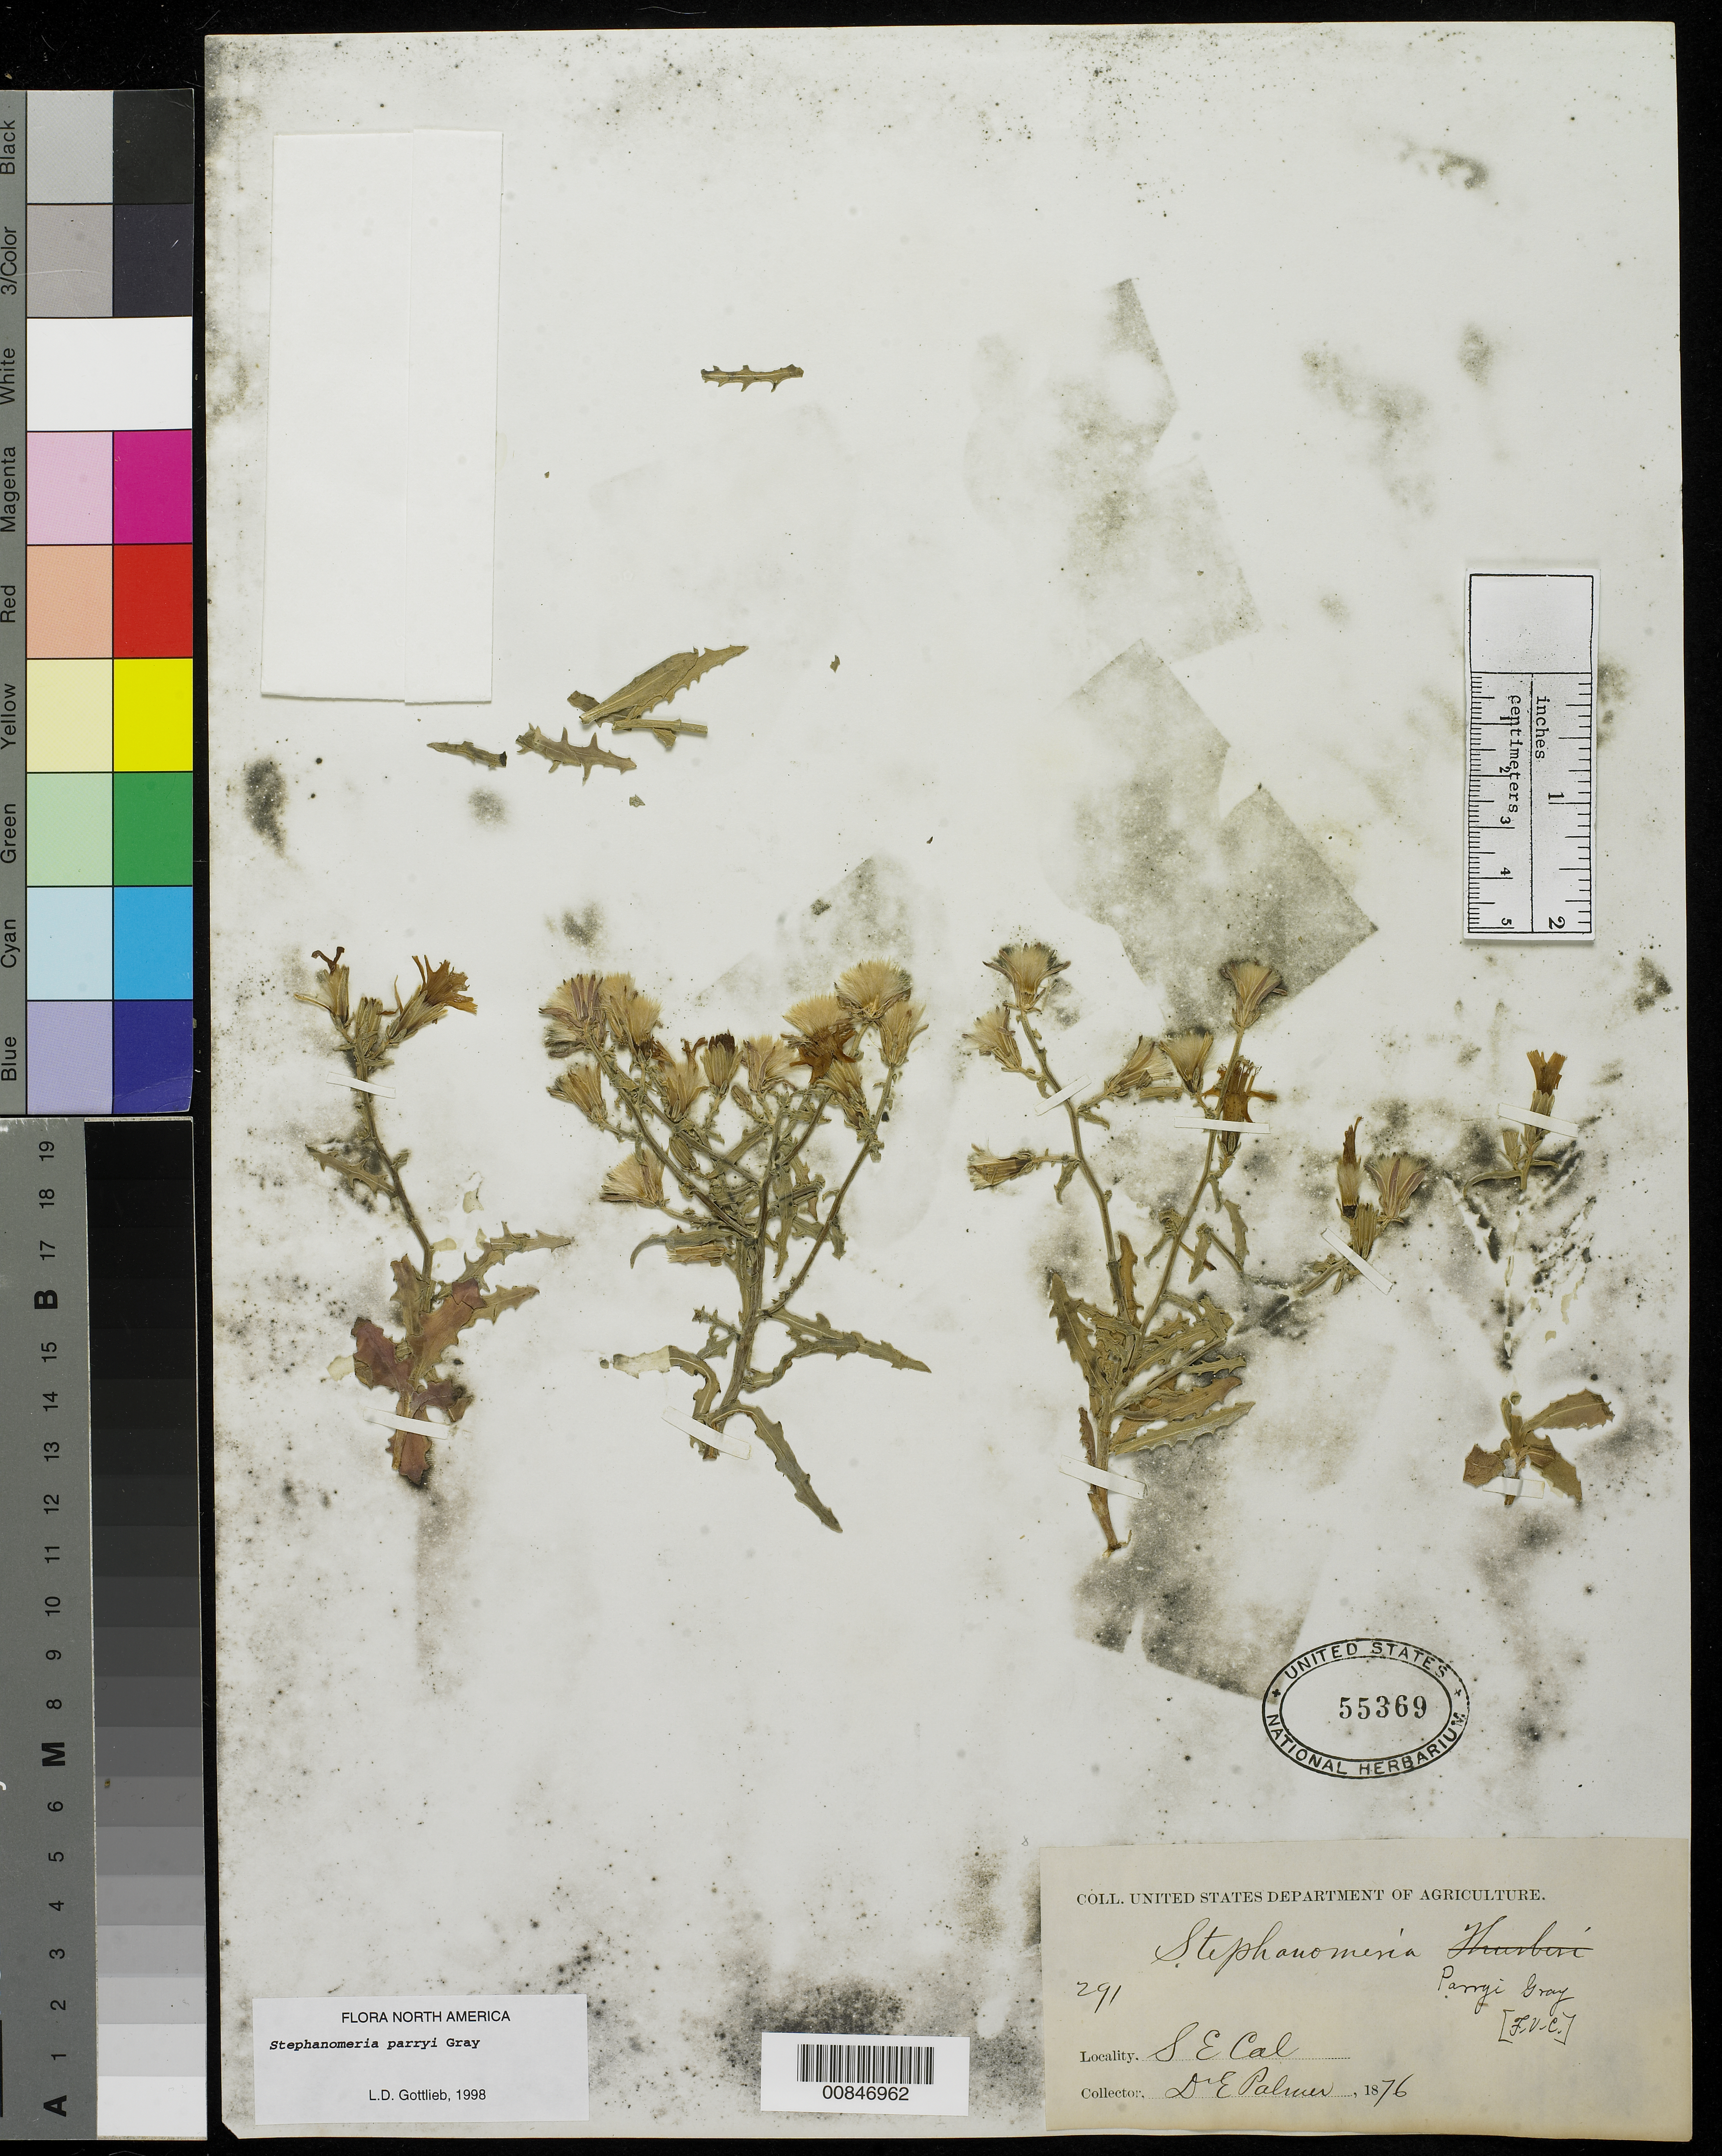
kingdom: Plantae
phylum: Tracheophyta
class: Magnoliopsida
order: Asterales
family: Asteraceae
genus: Stephanomeria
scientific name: Stephanomeria parryi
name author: A. Gray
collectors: E. Palmer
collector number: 291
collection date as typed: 1876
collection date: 1876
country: United States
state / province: California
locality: S.E. California.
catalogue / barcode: US 55369